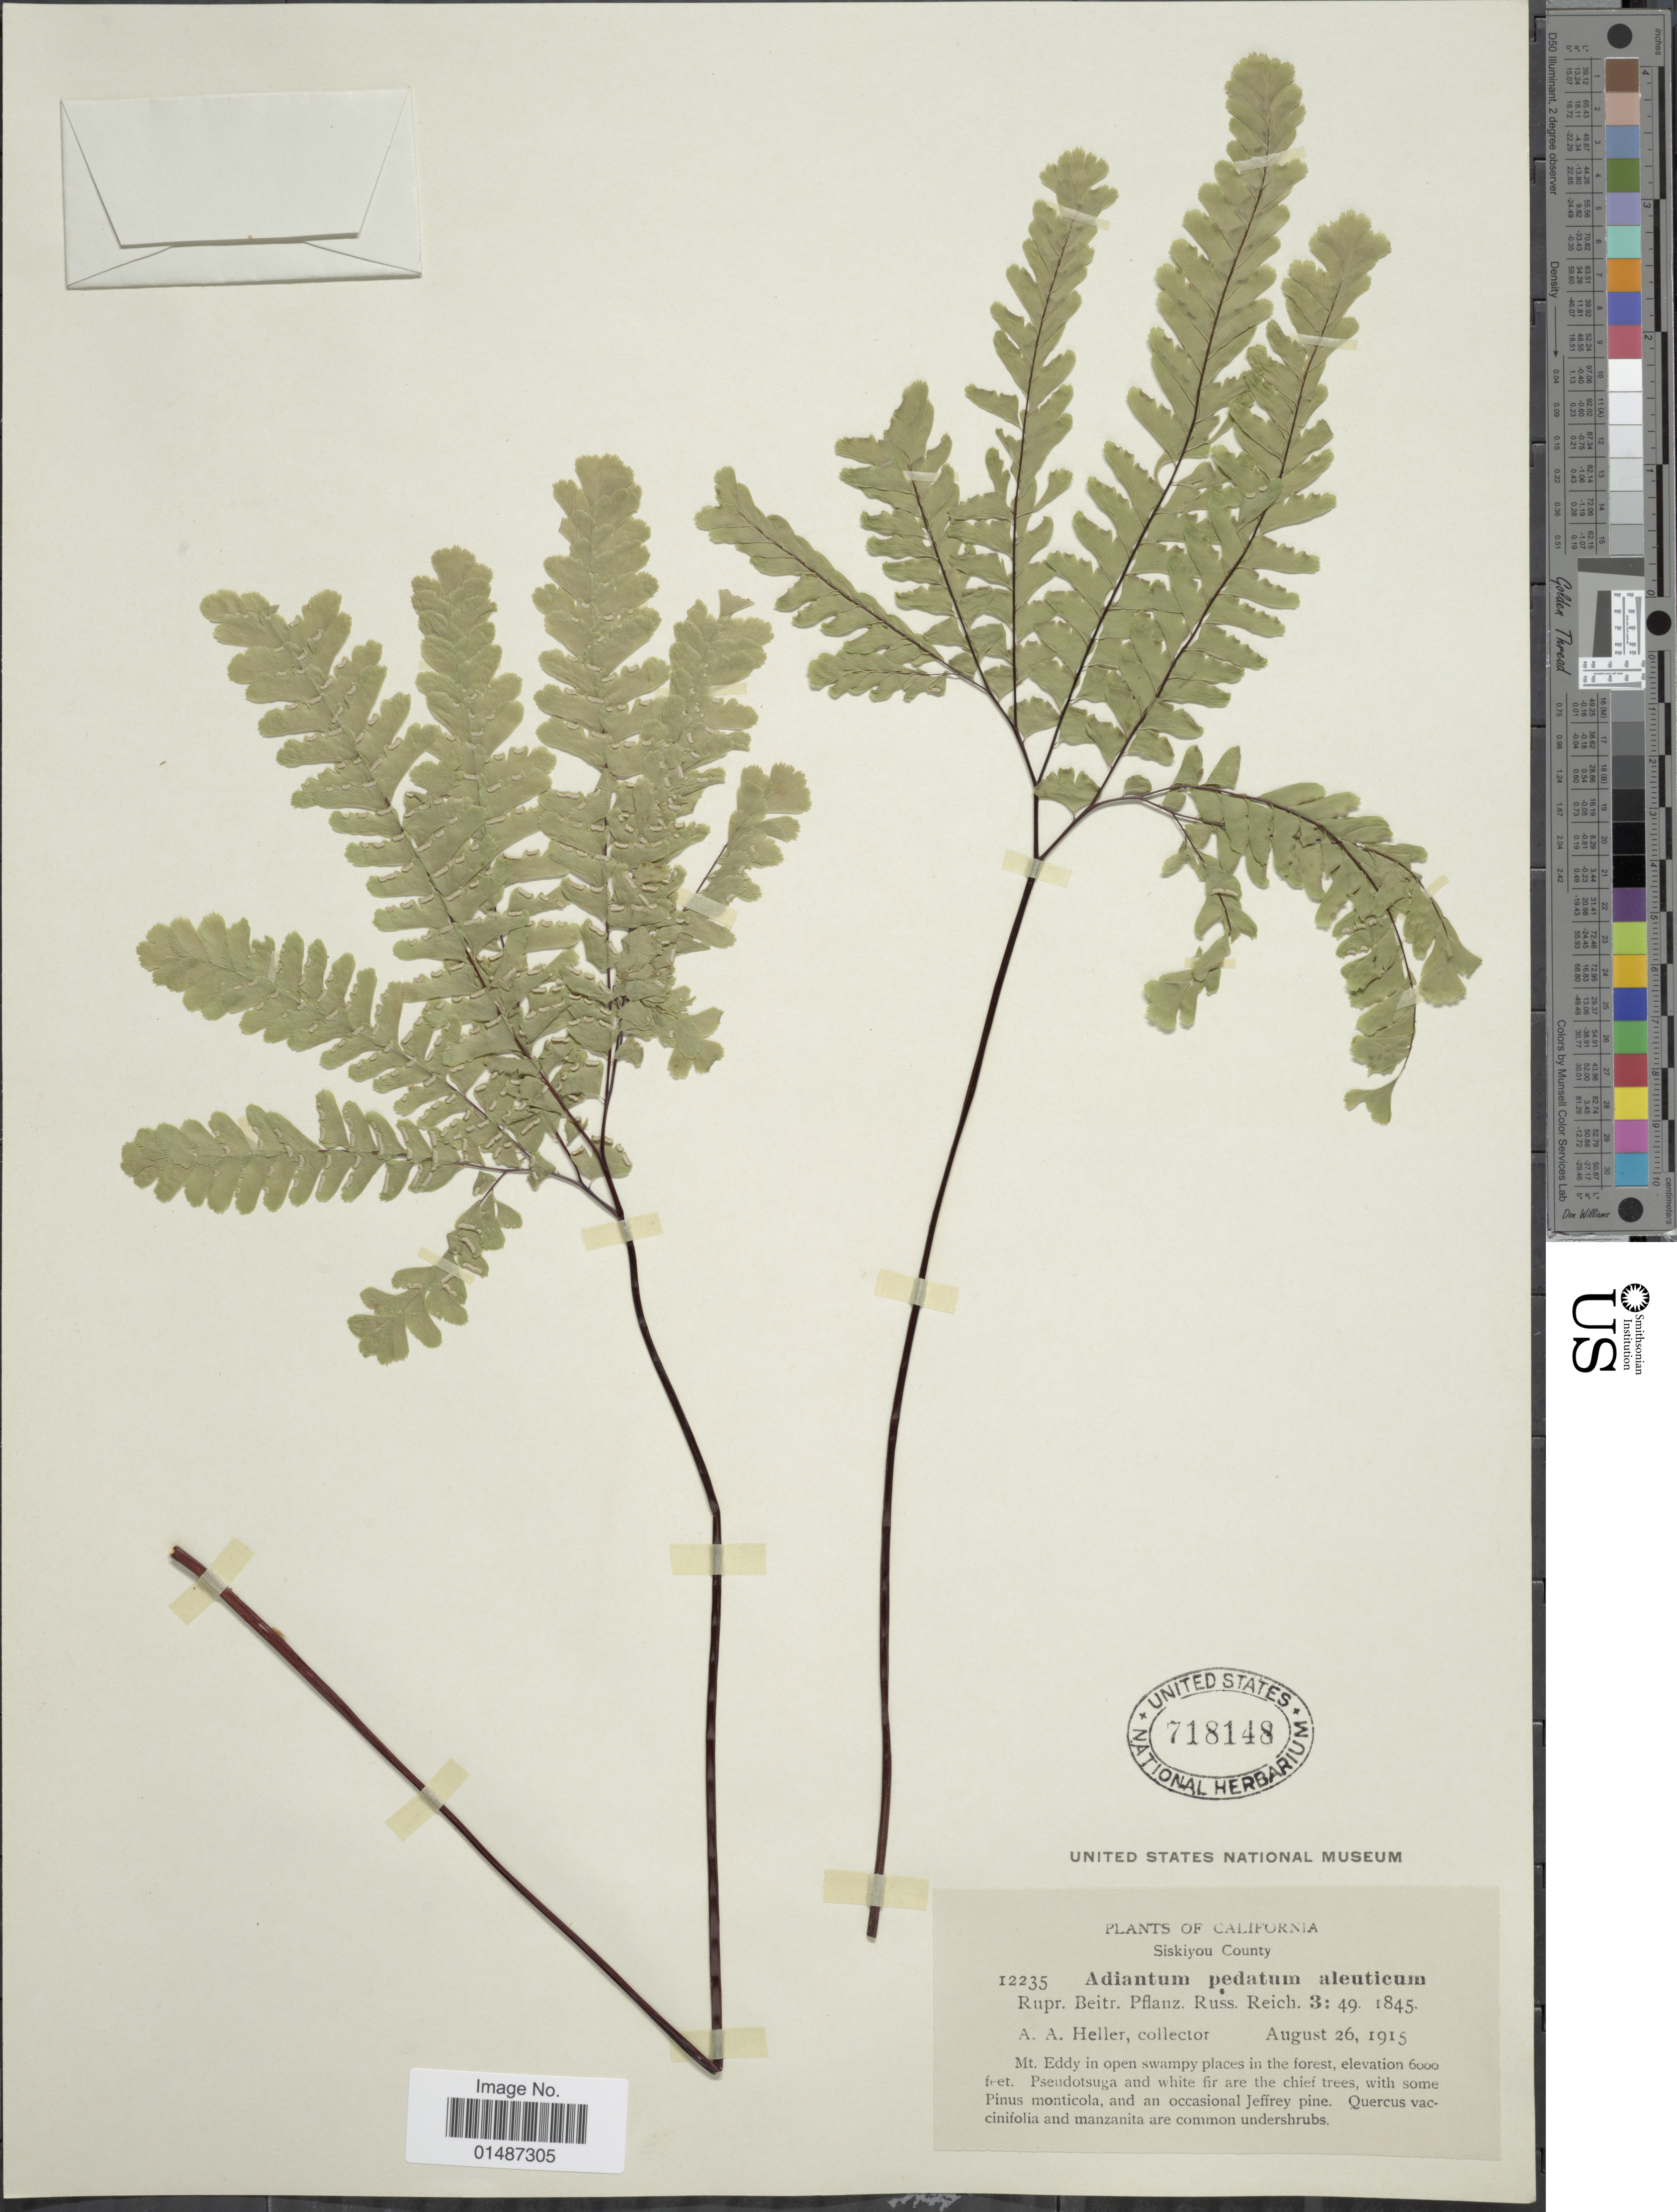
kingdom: Plantae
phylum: Tracheophyta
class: Polypodiopsida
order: Polypodiales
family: Pteridaceae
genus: Adiantum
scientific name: Adiantum pedatum subsp. aleuticum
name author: (Rupr.) Calder & Roy L. Taylor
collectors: A. A. Heller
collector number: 12235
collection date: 1915-08-26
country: United States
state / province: California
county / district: Siskiyou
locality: Siskiyou County. Mt. Eddy in open swampy places in the forest.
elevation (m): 1829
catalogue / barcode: US 718148